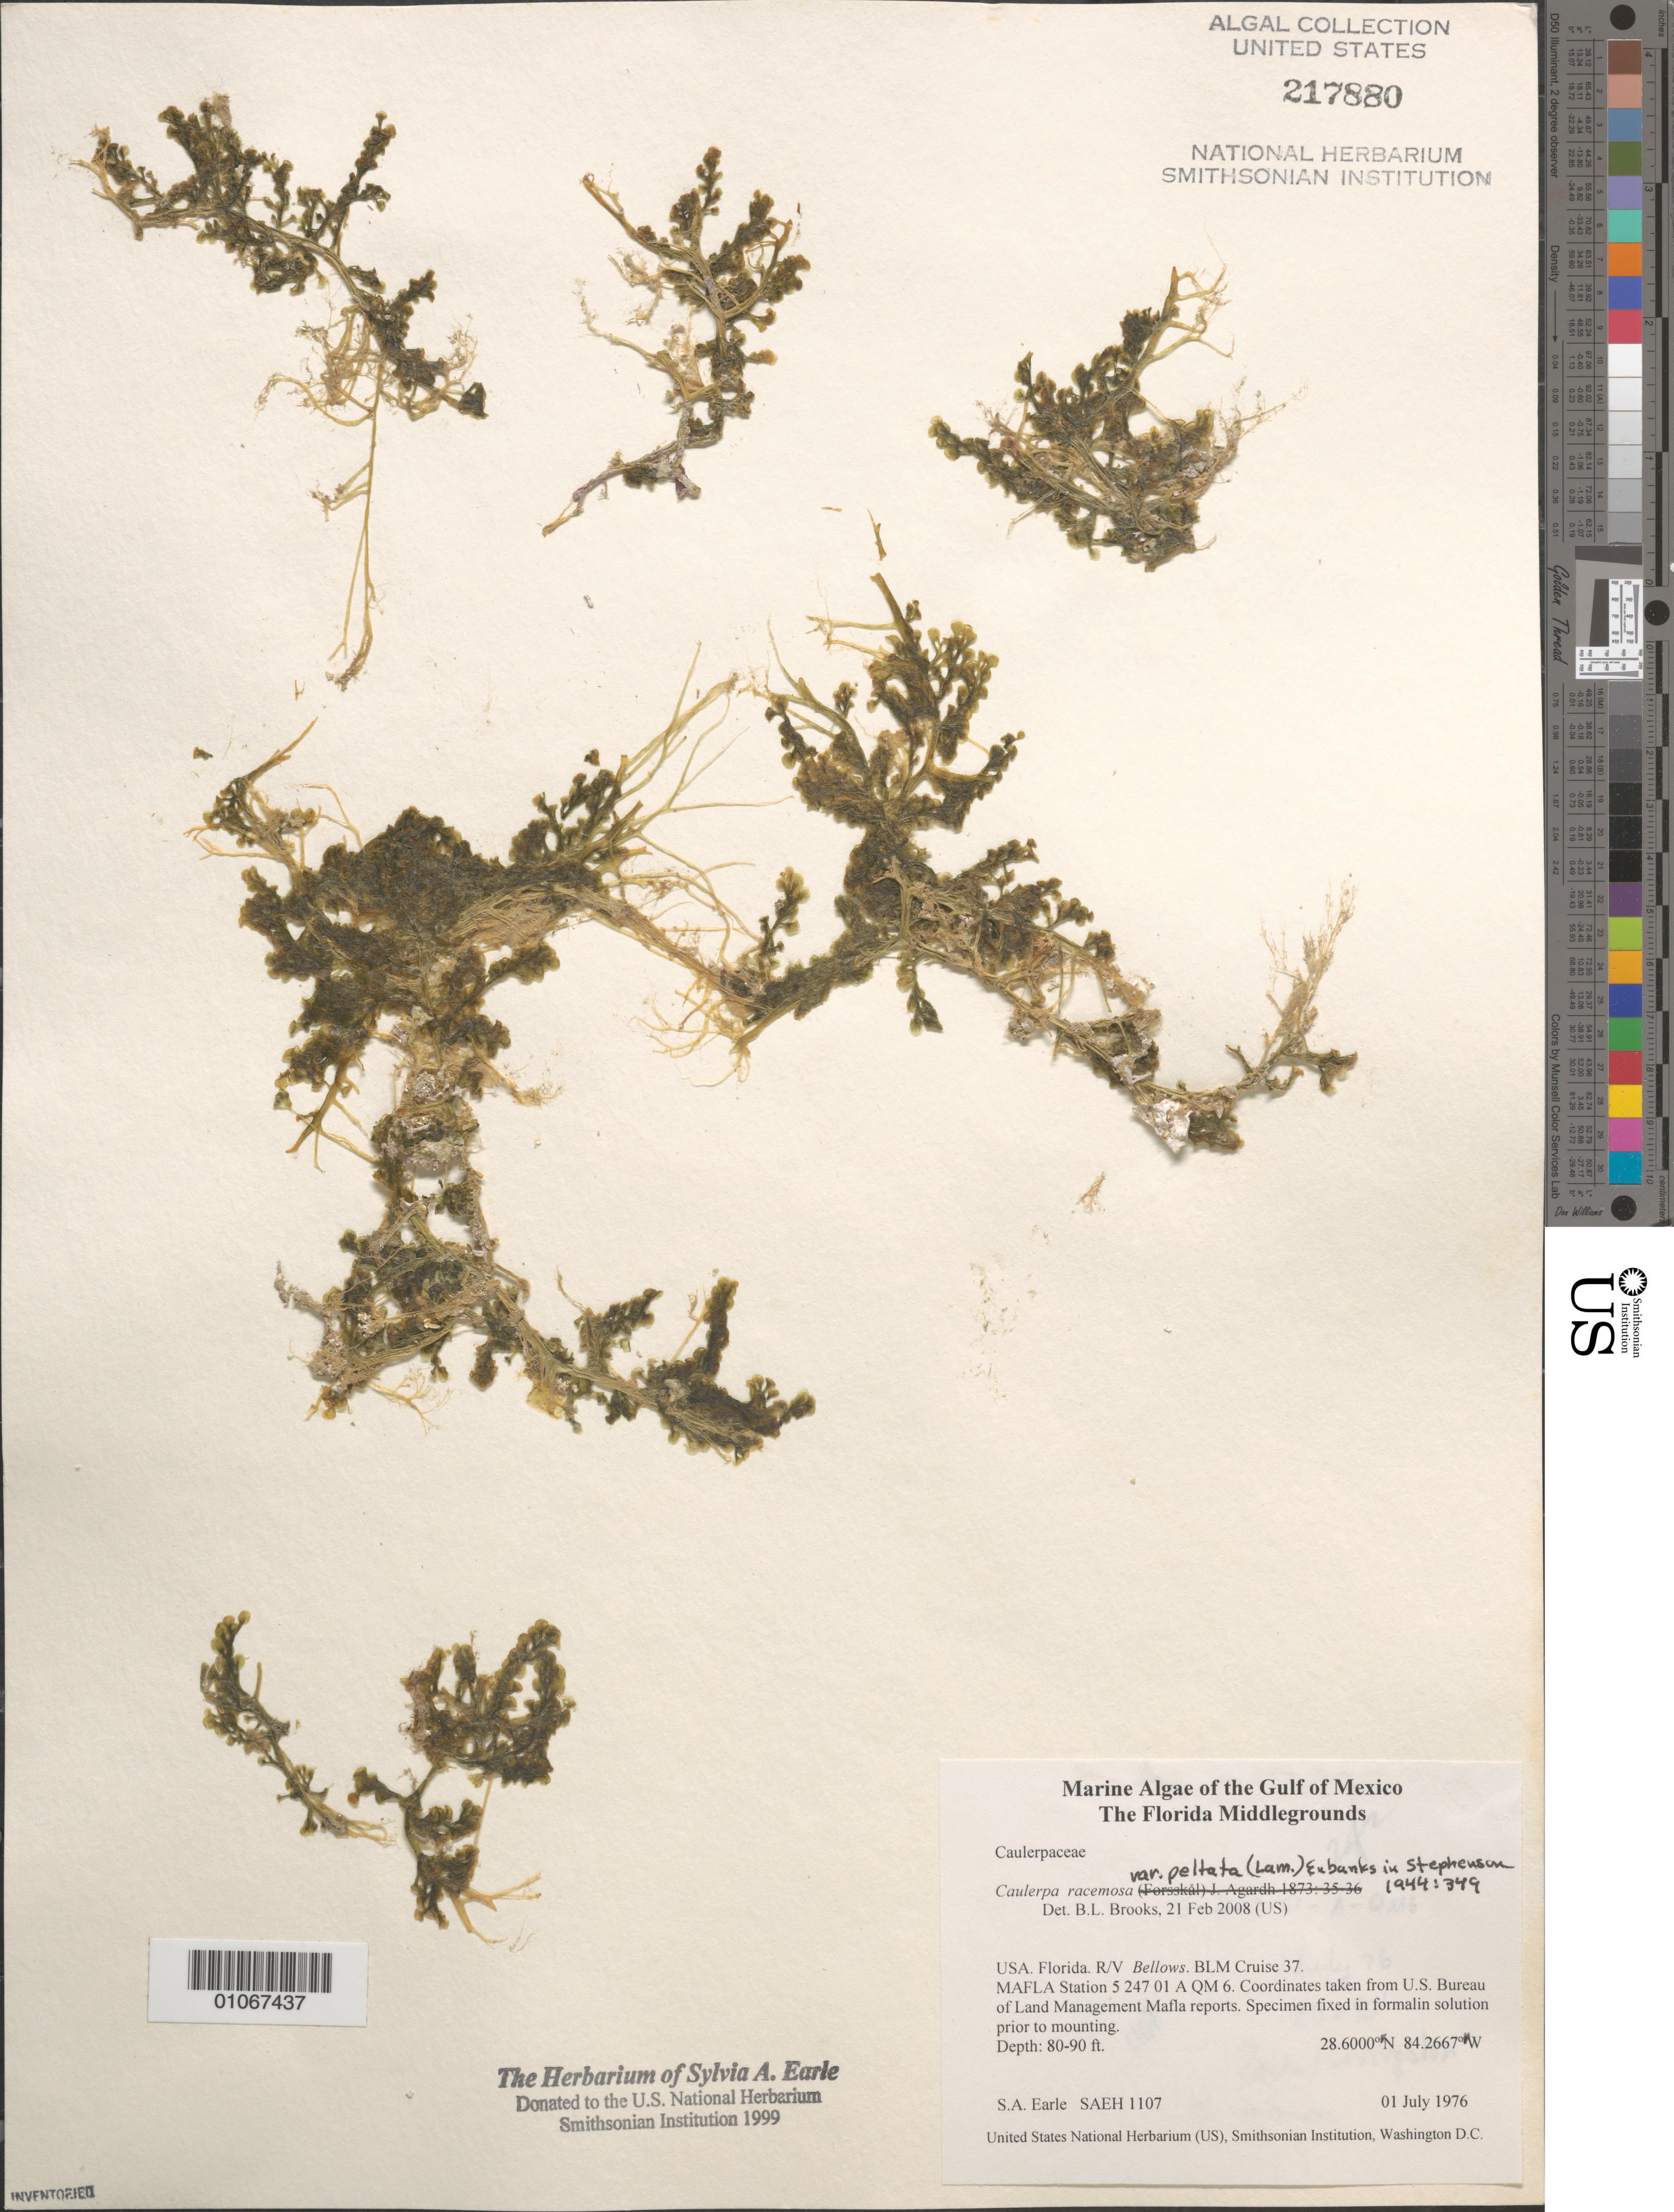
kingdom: Plantae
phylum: Chlorophyta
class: Ulvophyceae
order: Bryopsidales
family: Caulerpaceae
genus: Caulerpa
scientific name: Caulerpa racemosa var. peltata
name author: (J.V.Lamouroux) Eubank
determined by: Brooks, B. L., (BOT), Smithsonian Institution - National Museum of Natural History (UNITED STATES)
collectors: S. A. Earle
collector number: SAEH 1107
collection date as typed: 01 Jul 1976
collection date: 1976-07-01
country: United States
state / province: Florida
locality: Florida Middle Grounds, Gulf of Mexico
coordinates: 28.6000 N, 84.2667 W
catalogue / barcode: US 217880